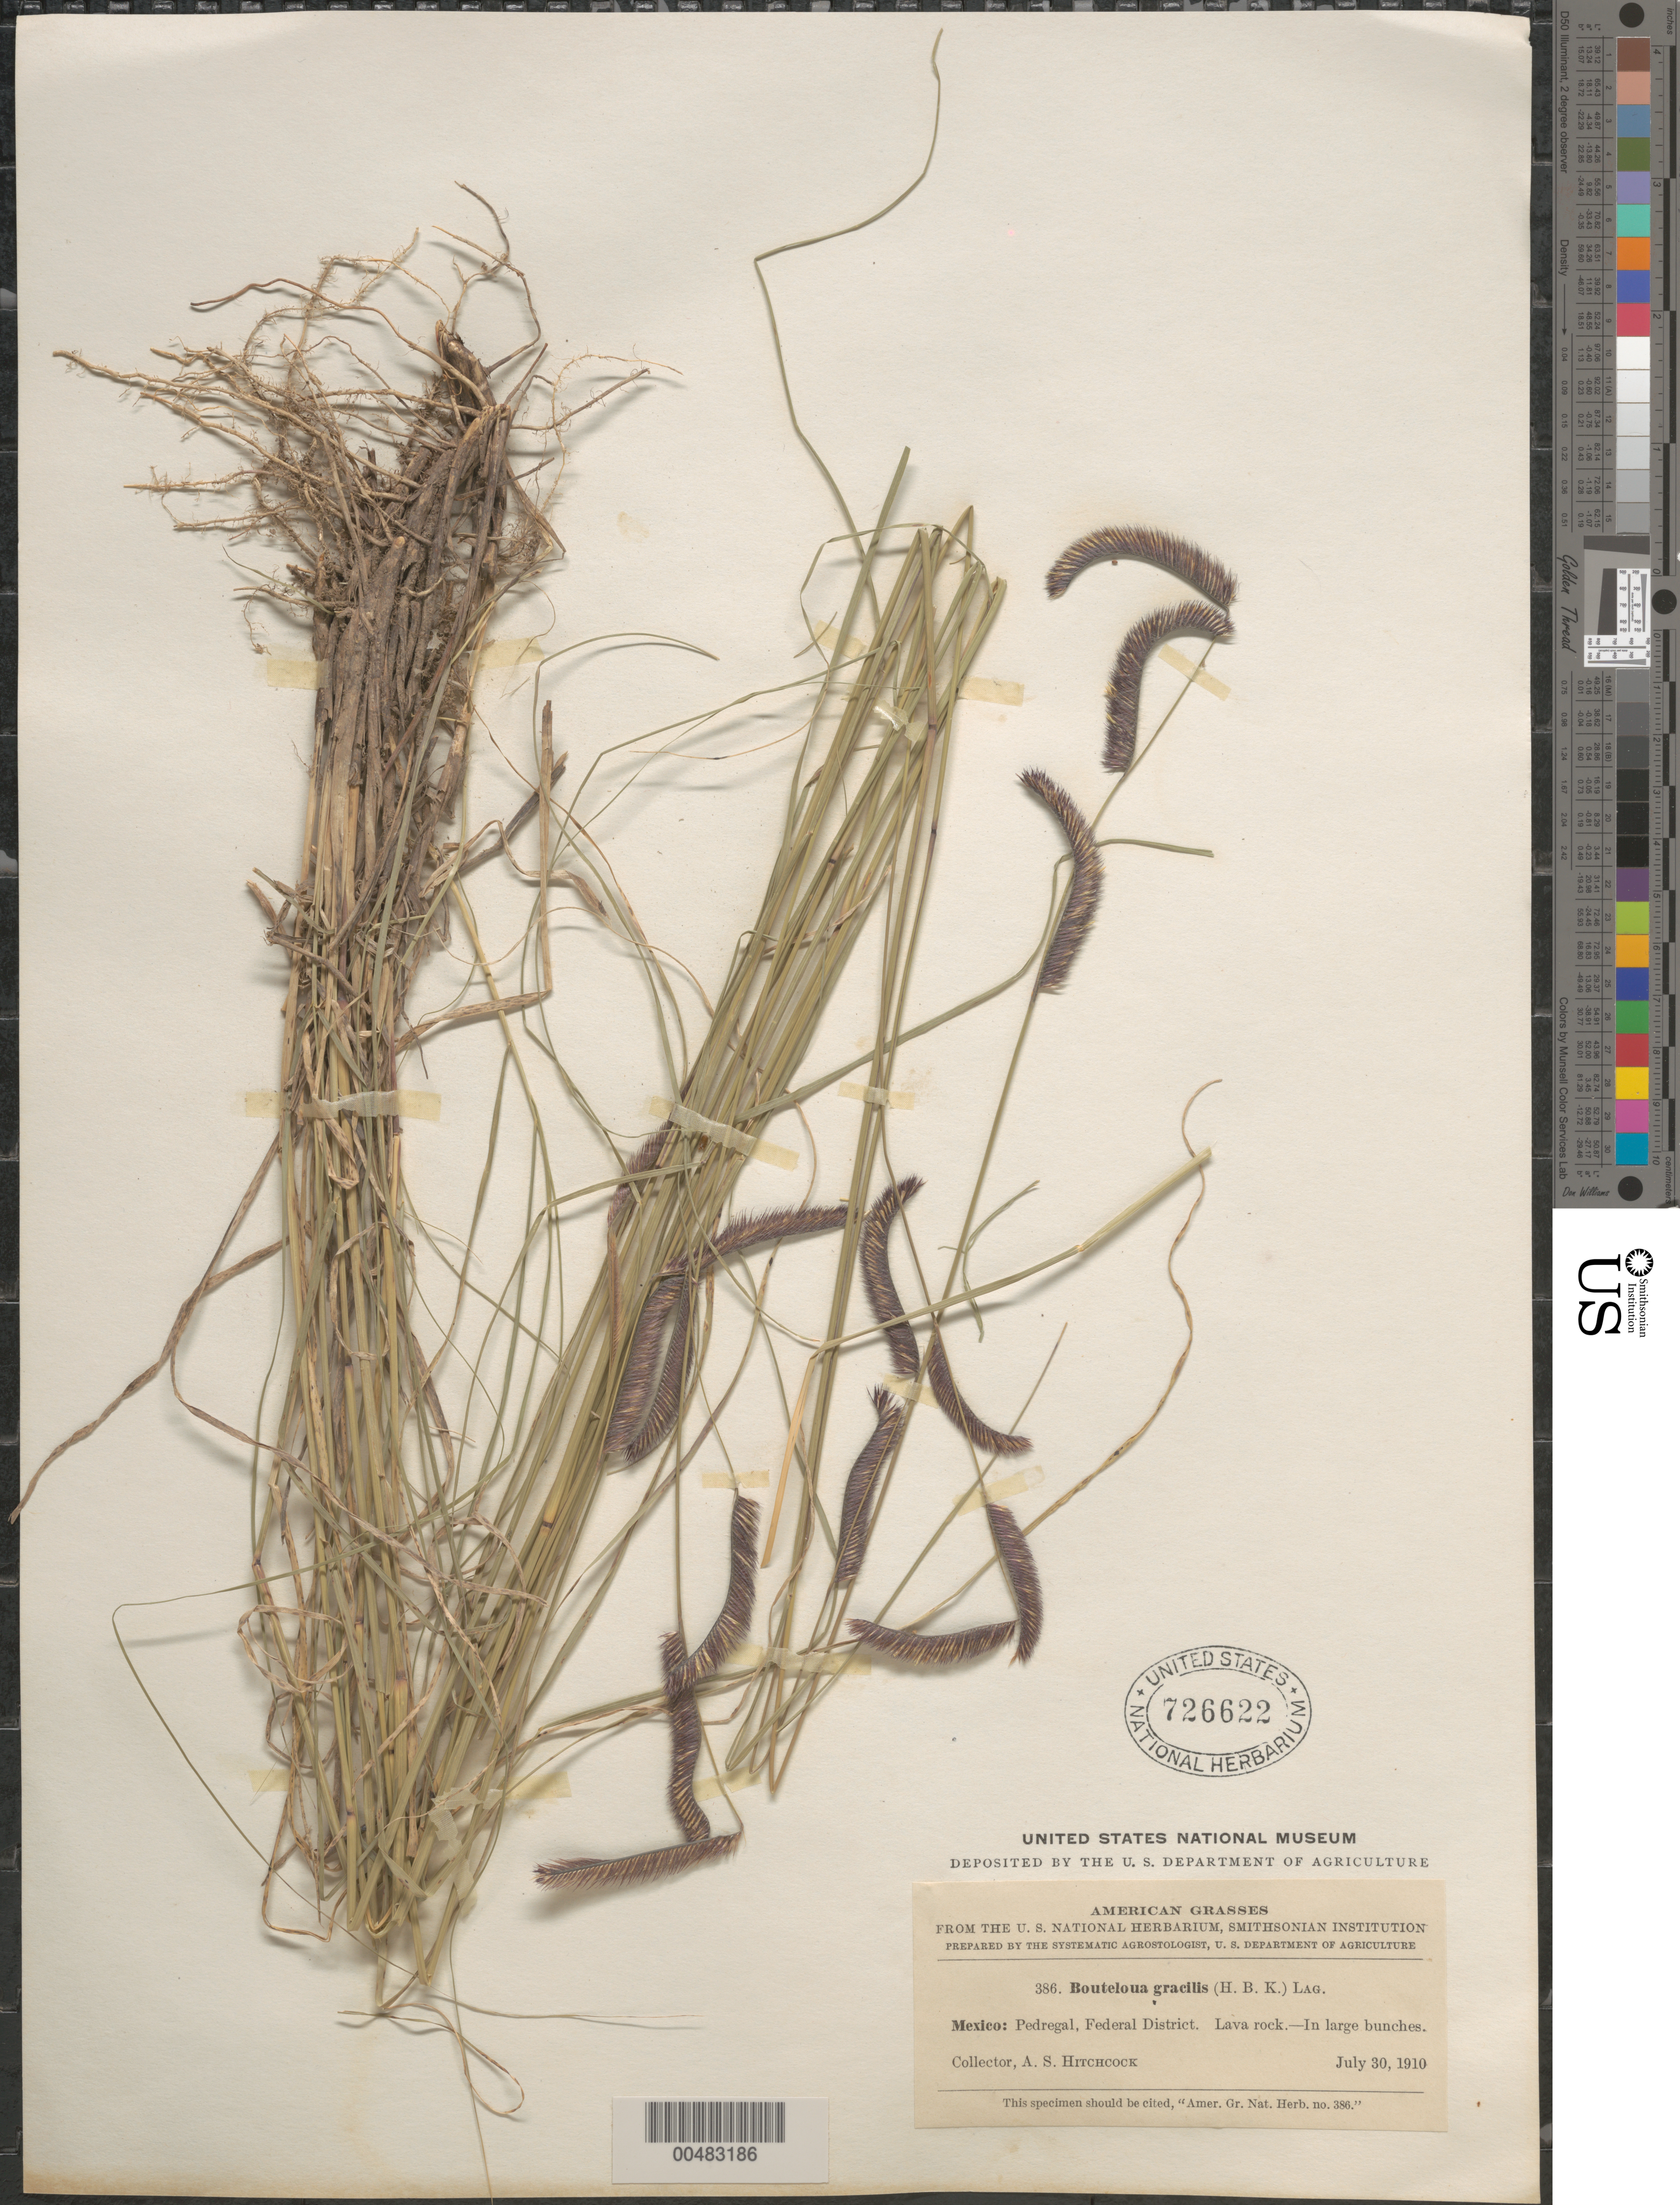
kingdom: Plantae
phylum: Tracheophyta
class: Liliopsida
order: Poales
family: Poaceae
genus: Bouteloua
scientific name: Bouteloua gracilis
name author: (Kunth) Lag. ex Griffiths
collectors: A. S. Hitchcock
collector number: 386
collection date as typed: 30 Jul 1910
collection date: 1910-07-30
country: Mexico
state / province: Distrito Federal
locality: Pedregal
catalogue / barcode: US 726622